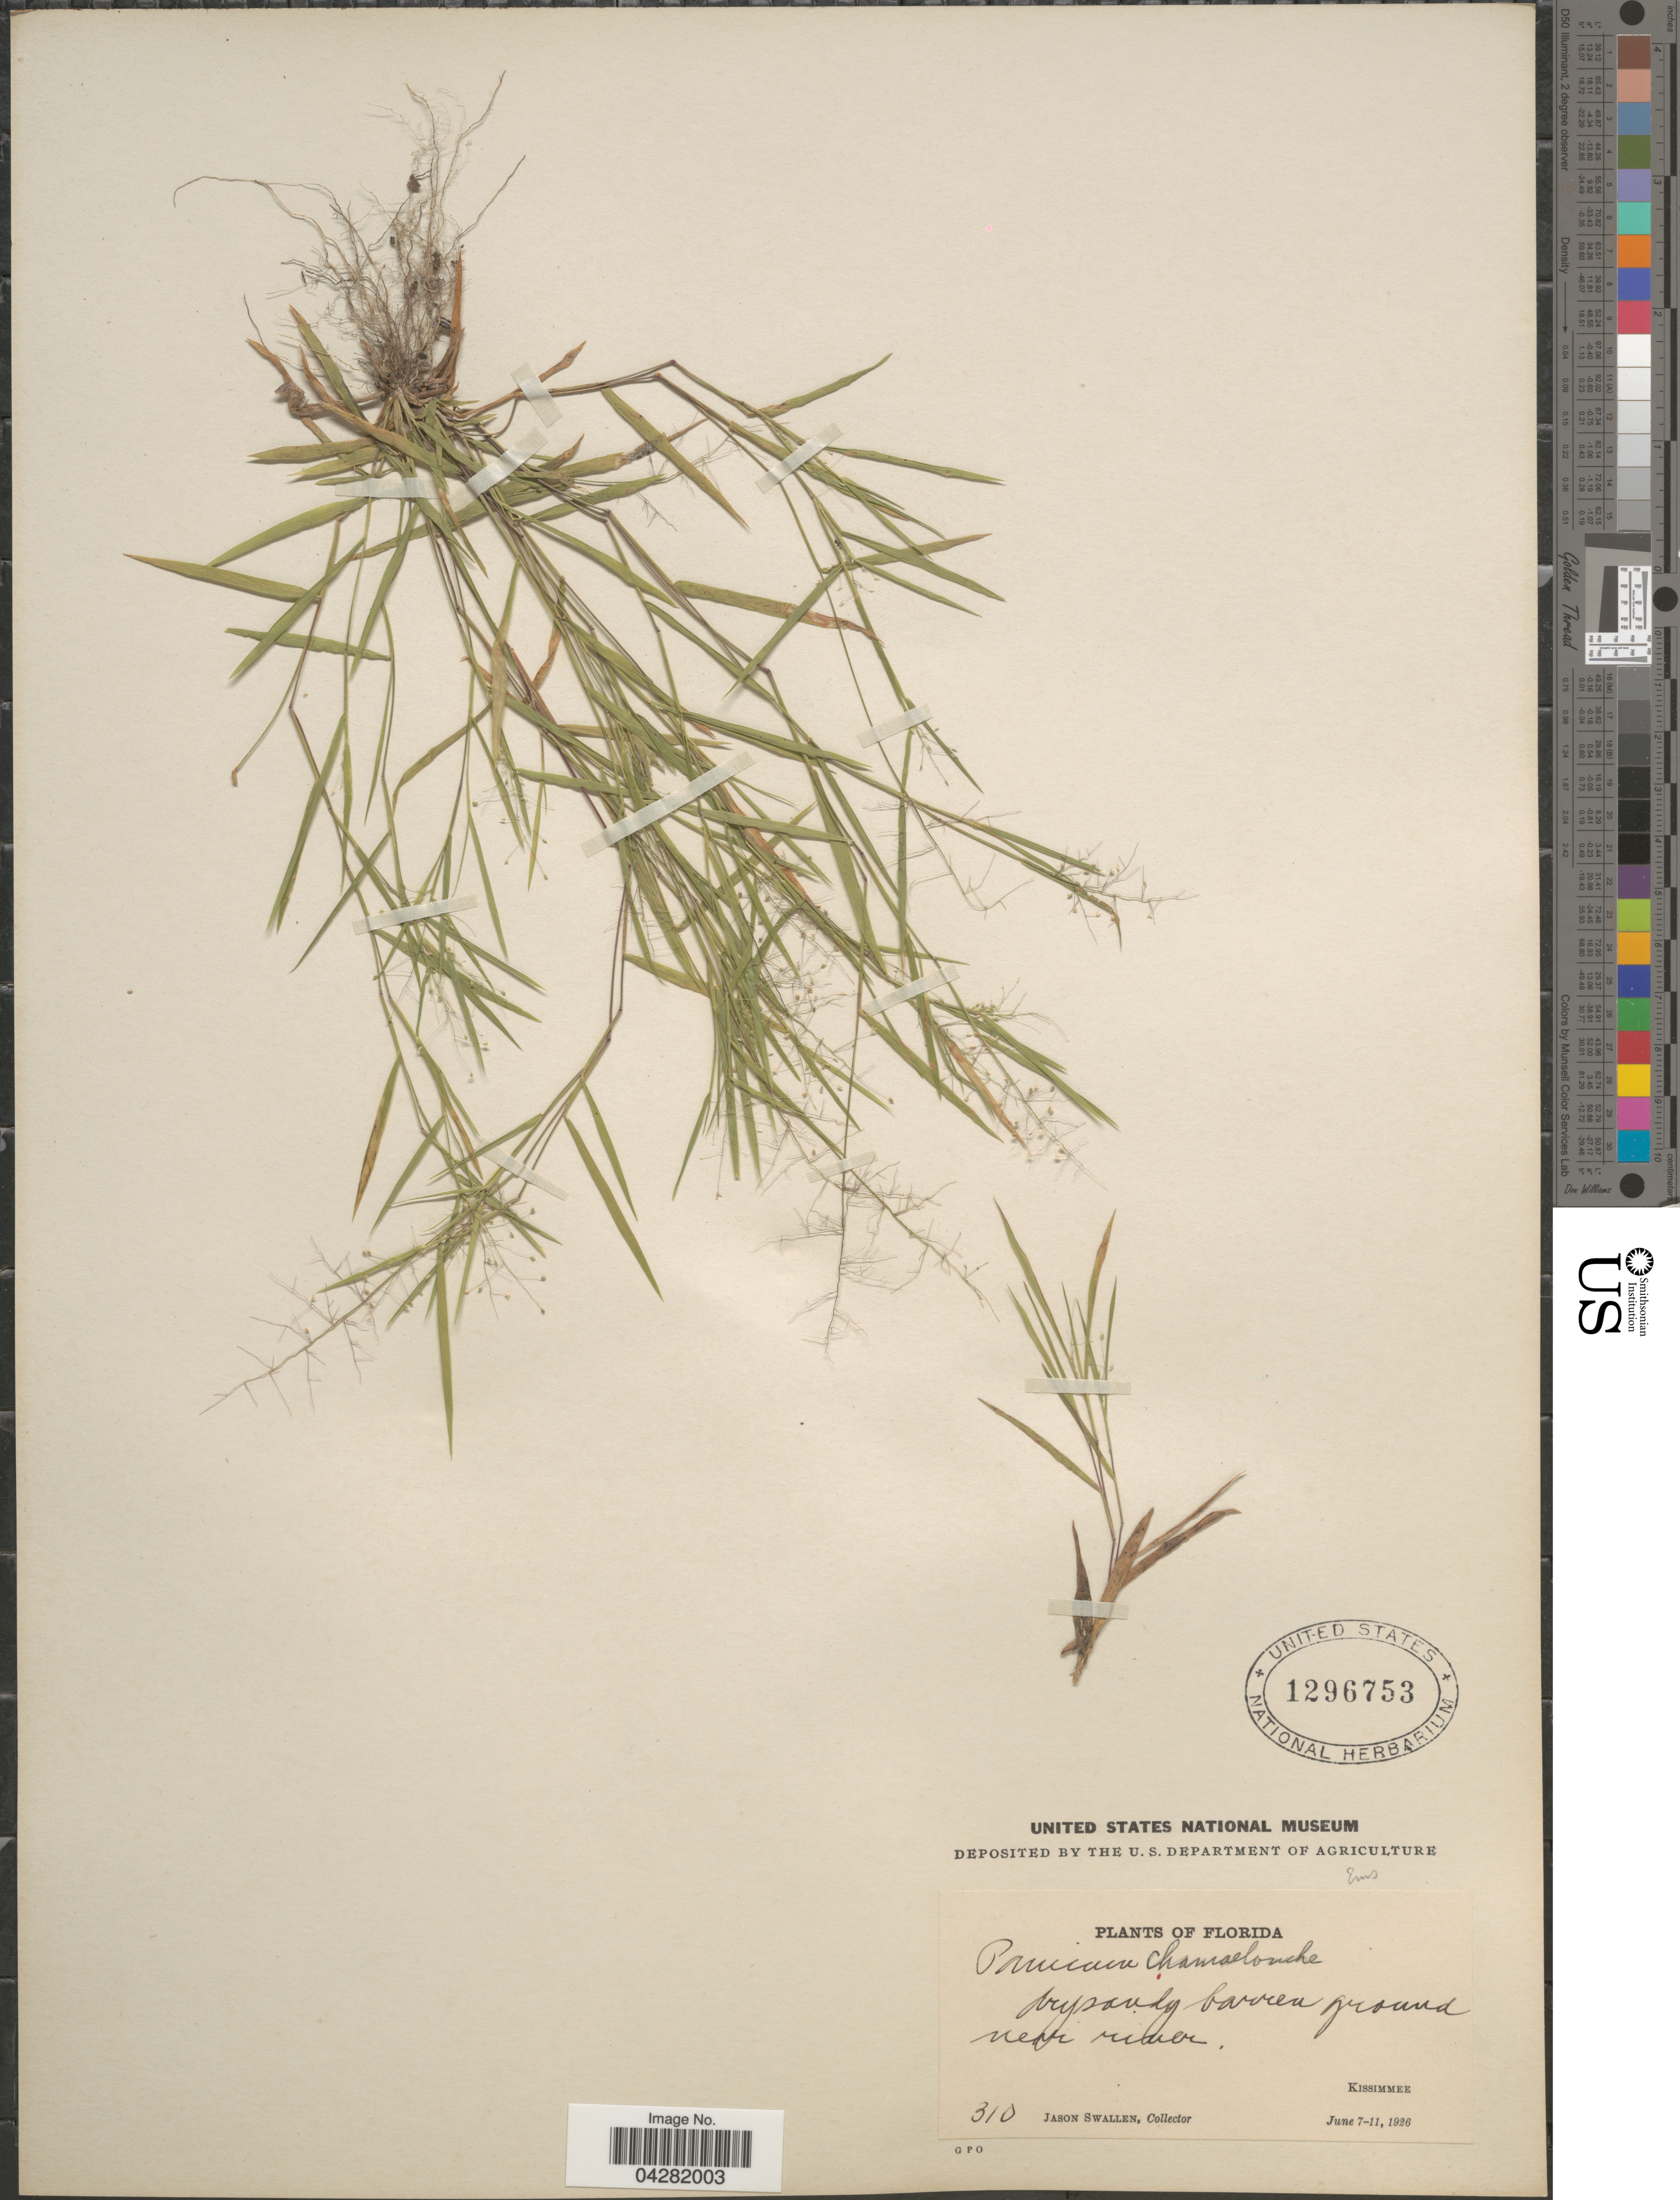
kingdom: Plantae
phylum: Tracheophyta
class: Liliopsida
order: Poales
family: Poaceae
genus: Dichanthelium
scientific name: Dichanthelium ensifolium var. ensifolium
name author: (Baldwin ex Elliot) Gould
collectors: J. R. Swallen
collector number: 310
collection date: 1926-06-07/1926-06-11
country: United States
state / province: Florida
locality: Near river. Kissimmee.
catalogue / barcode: US 1296753